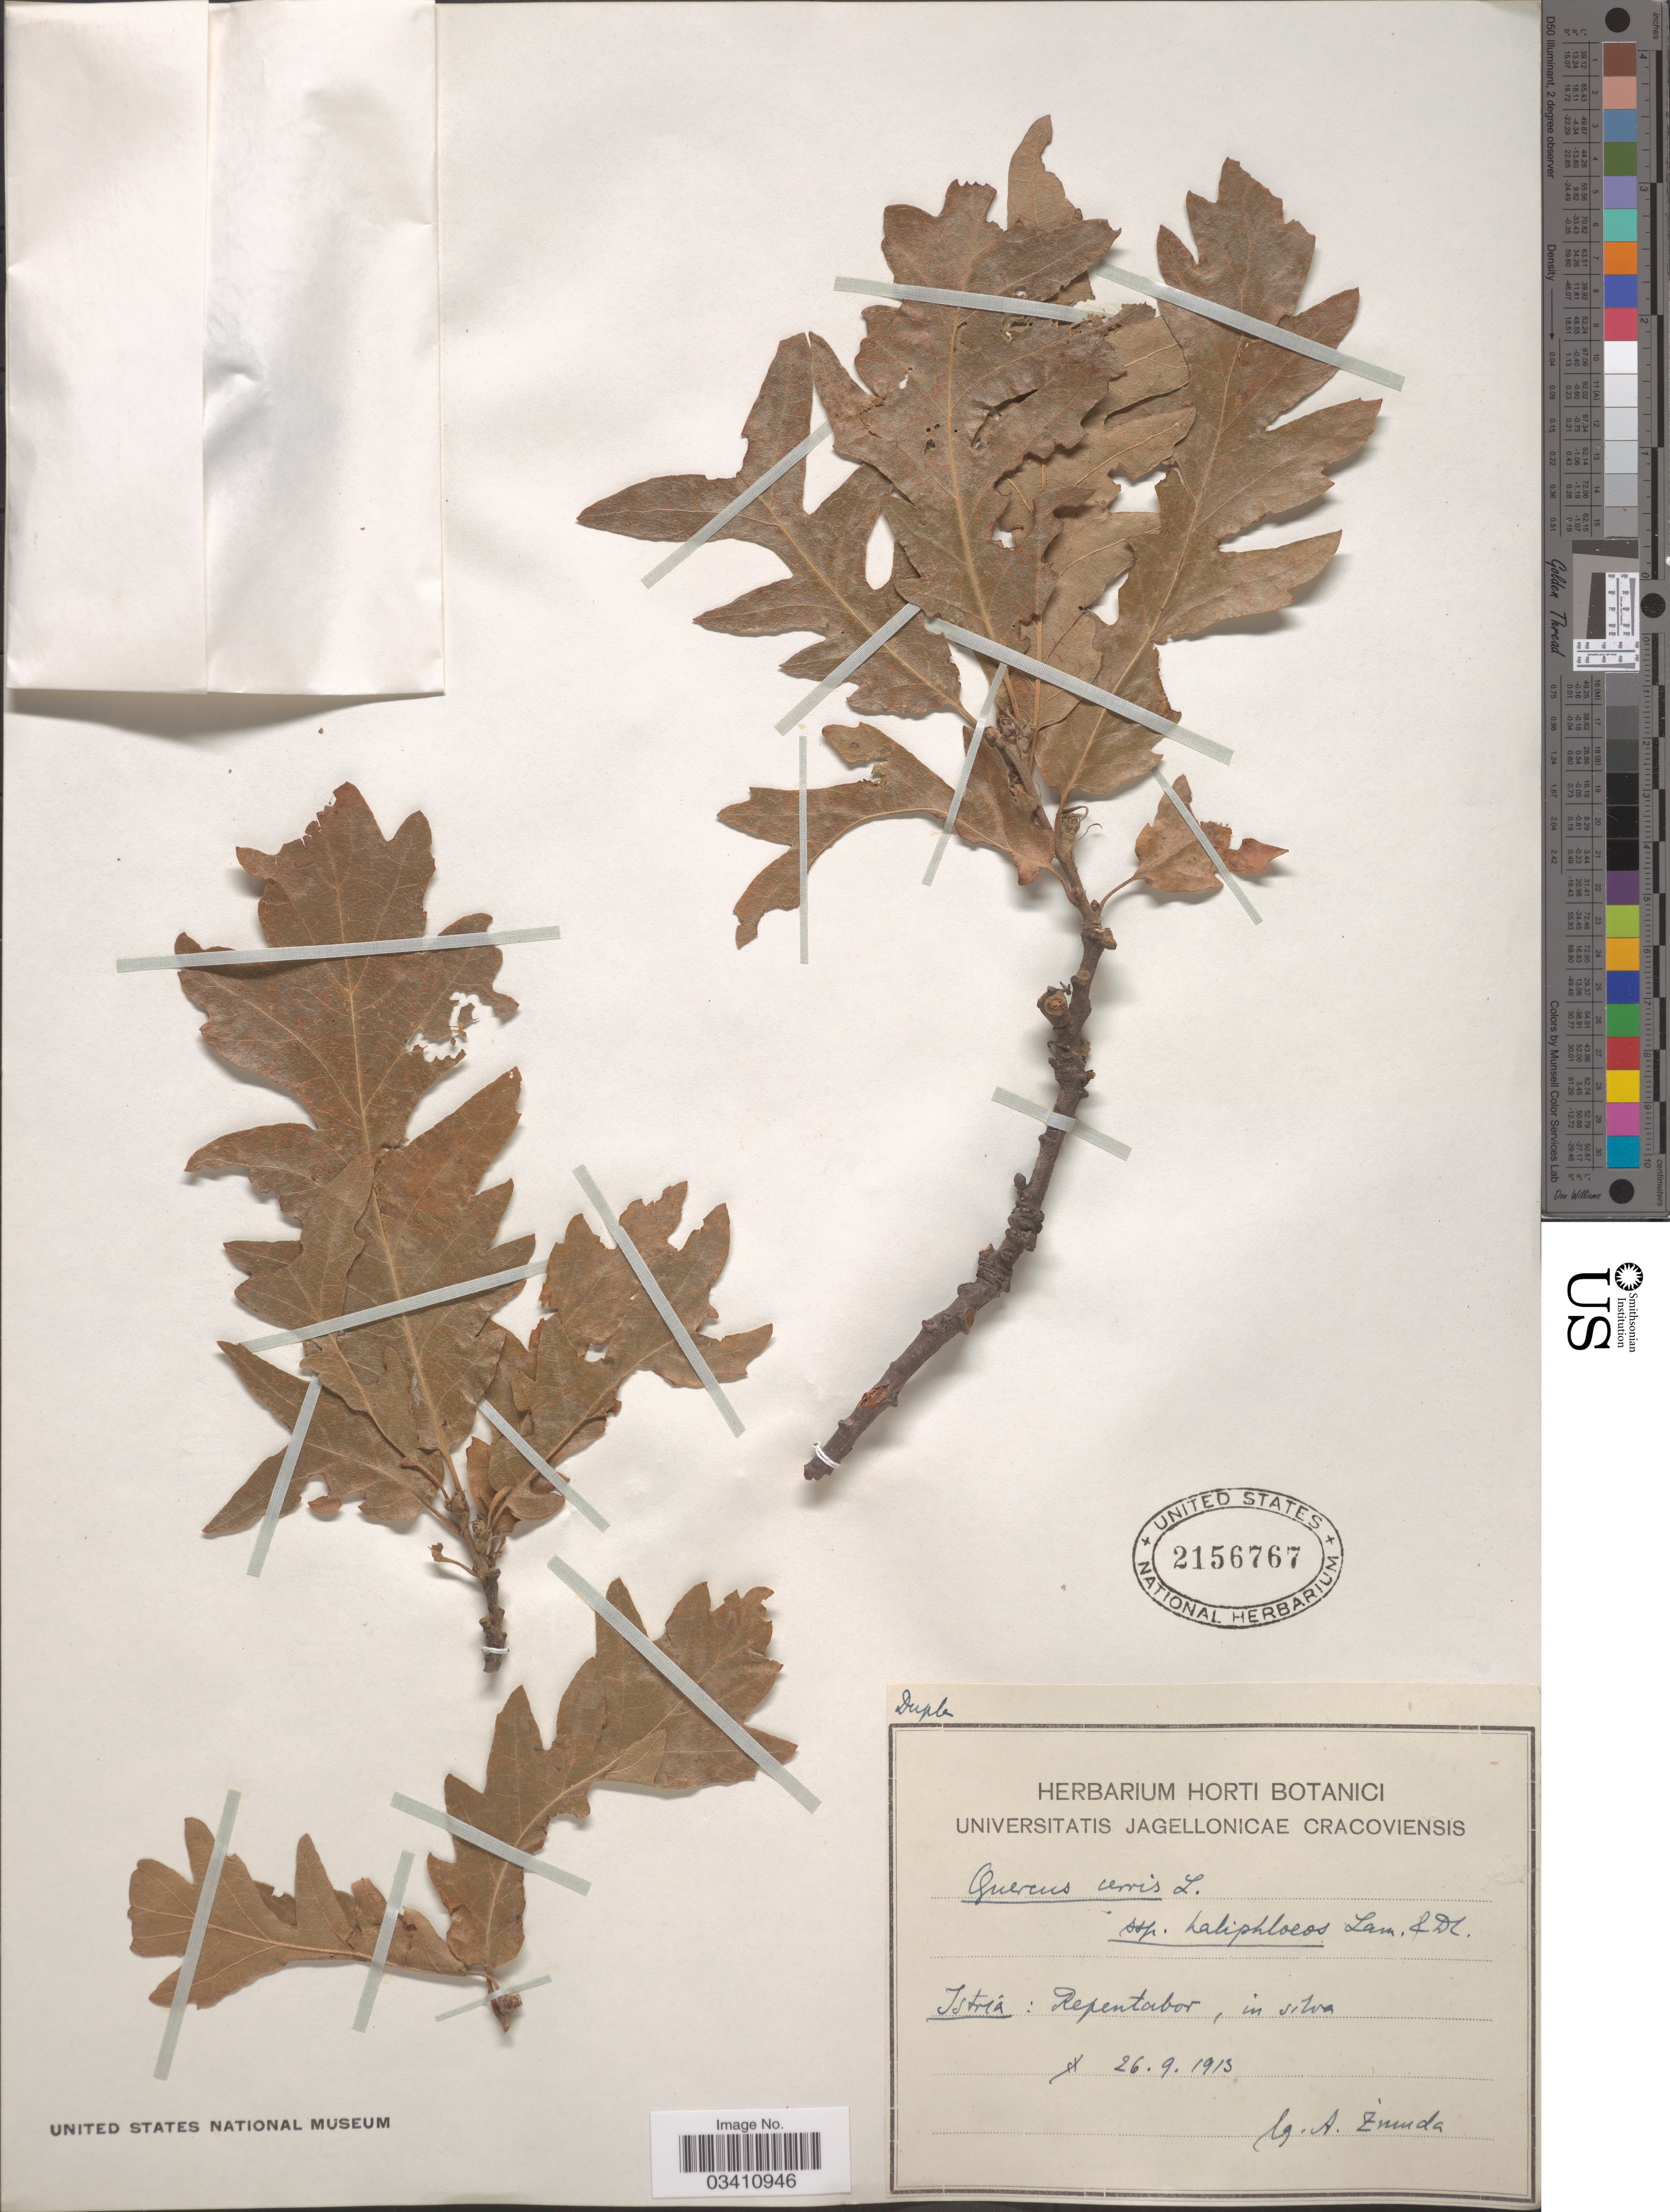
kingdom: Plantae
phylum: Tracheophyta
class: Magnoliopsida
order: Fagales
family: Fagaceae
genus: Quercus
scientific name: Quercus cerris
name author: L.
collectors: A. Zmuda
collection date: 1913-09-26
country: Croatia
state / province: Istria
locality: Repentabor, in silva.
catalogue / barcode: US 2156767